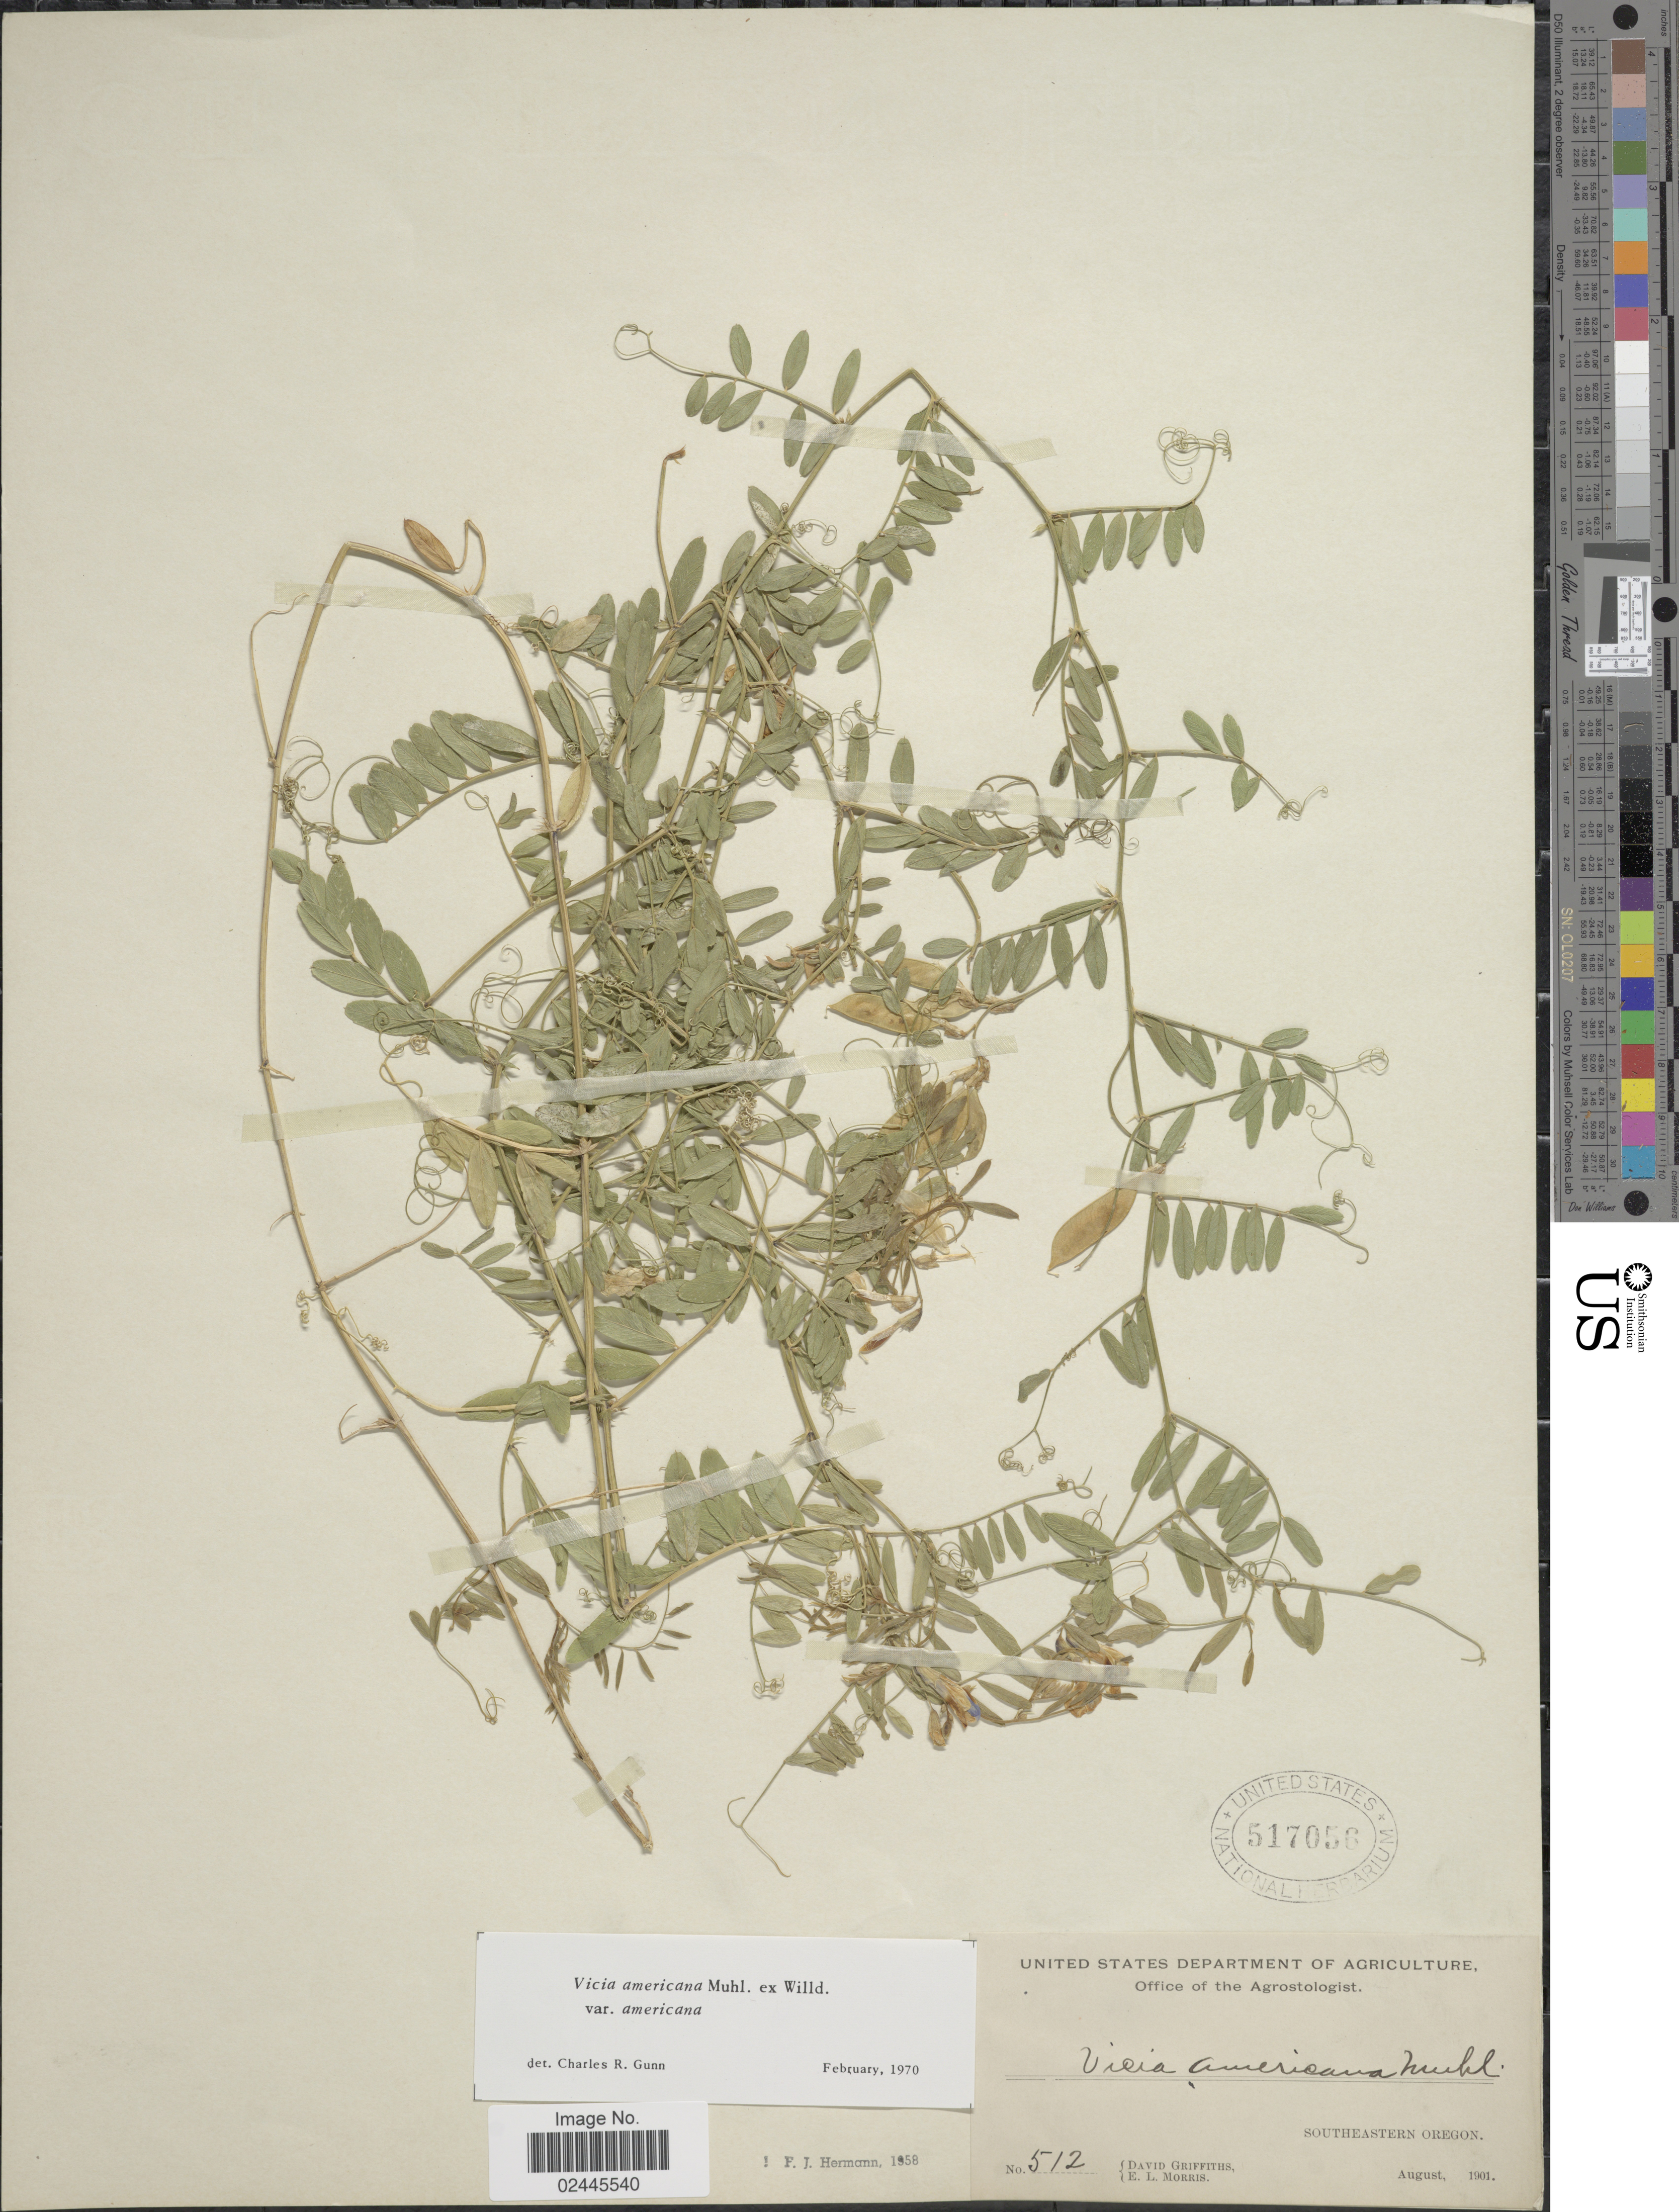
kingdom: Plantae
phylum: Tracheophyta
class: Magnoliopsida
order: Fabales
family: Fabaceae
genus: Vicia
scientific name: Vicia americana var. americana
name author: Muhl. ex Willd.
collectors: D. Griffiths & E. Morris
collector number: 512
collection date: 1901-08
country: United States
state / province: Oregon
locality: Southern Oregon.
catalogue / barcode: US 517056